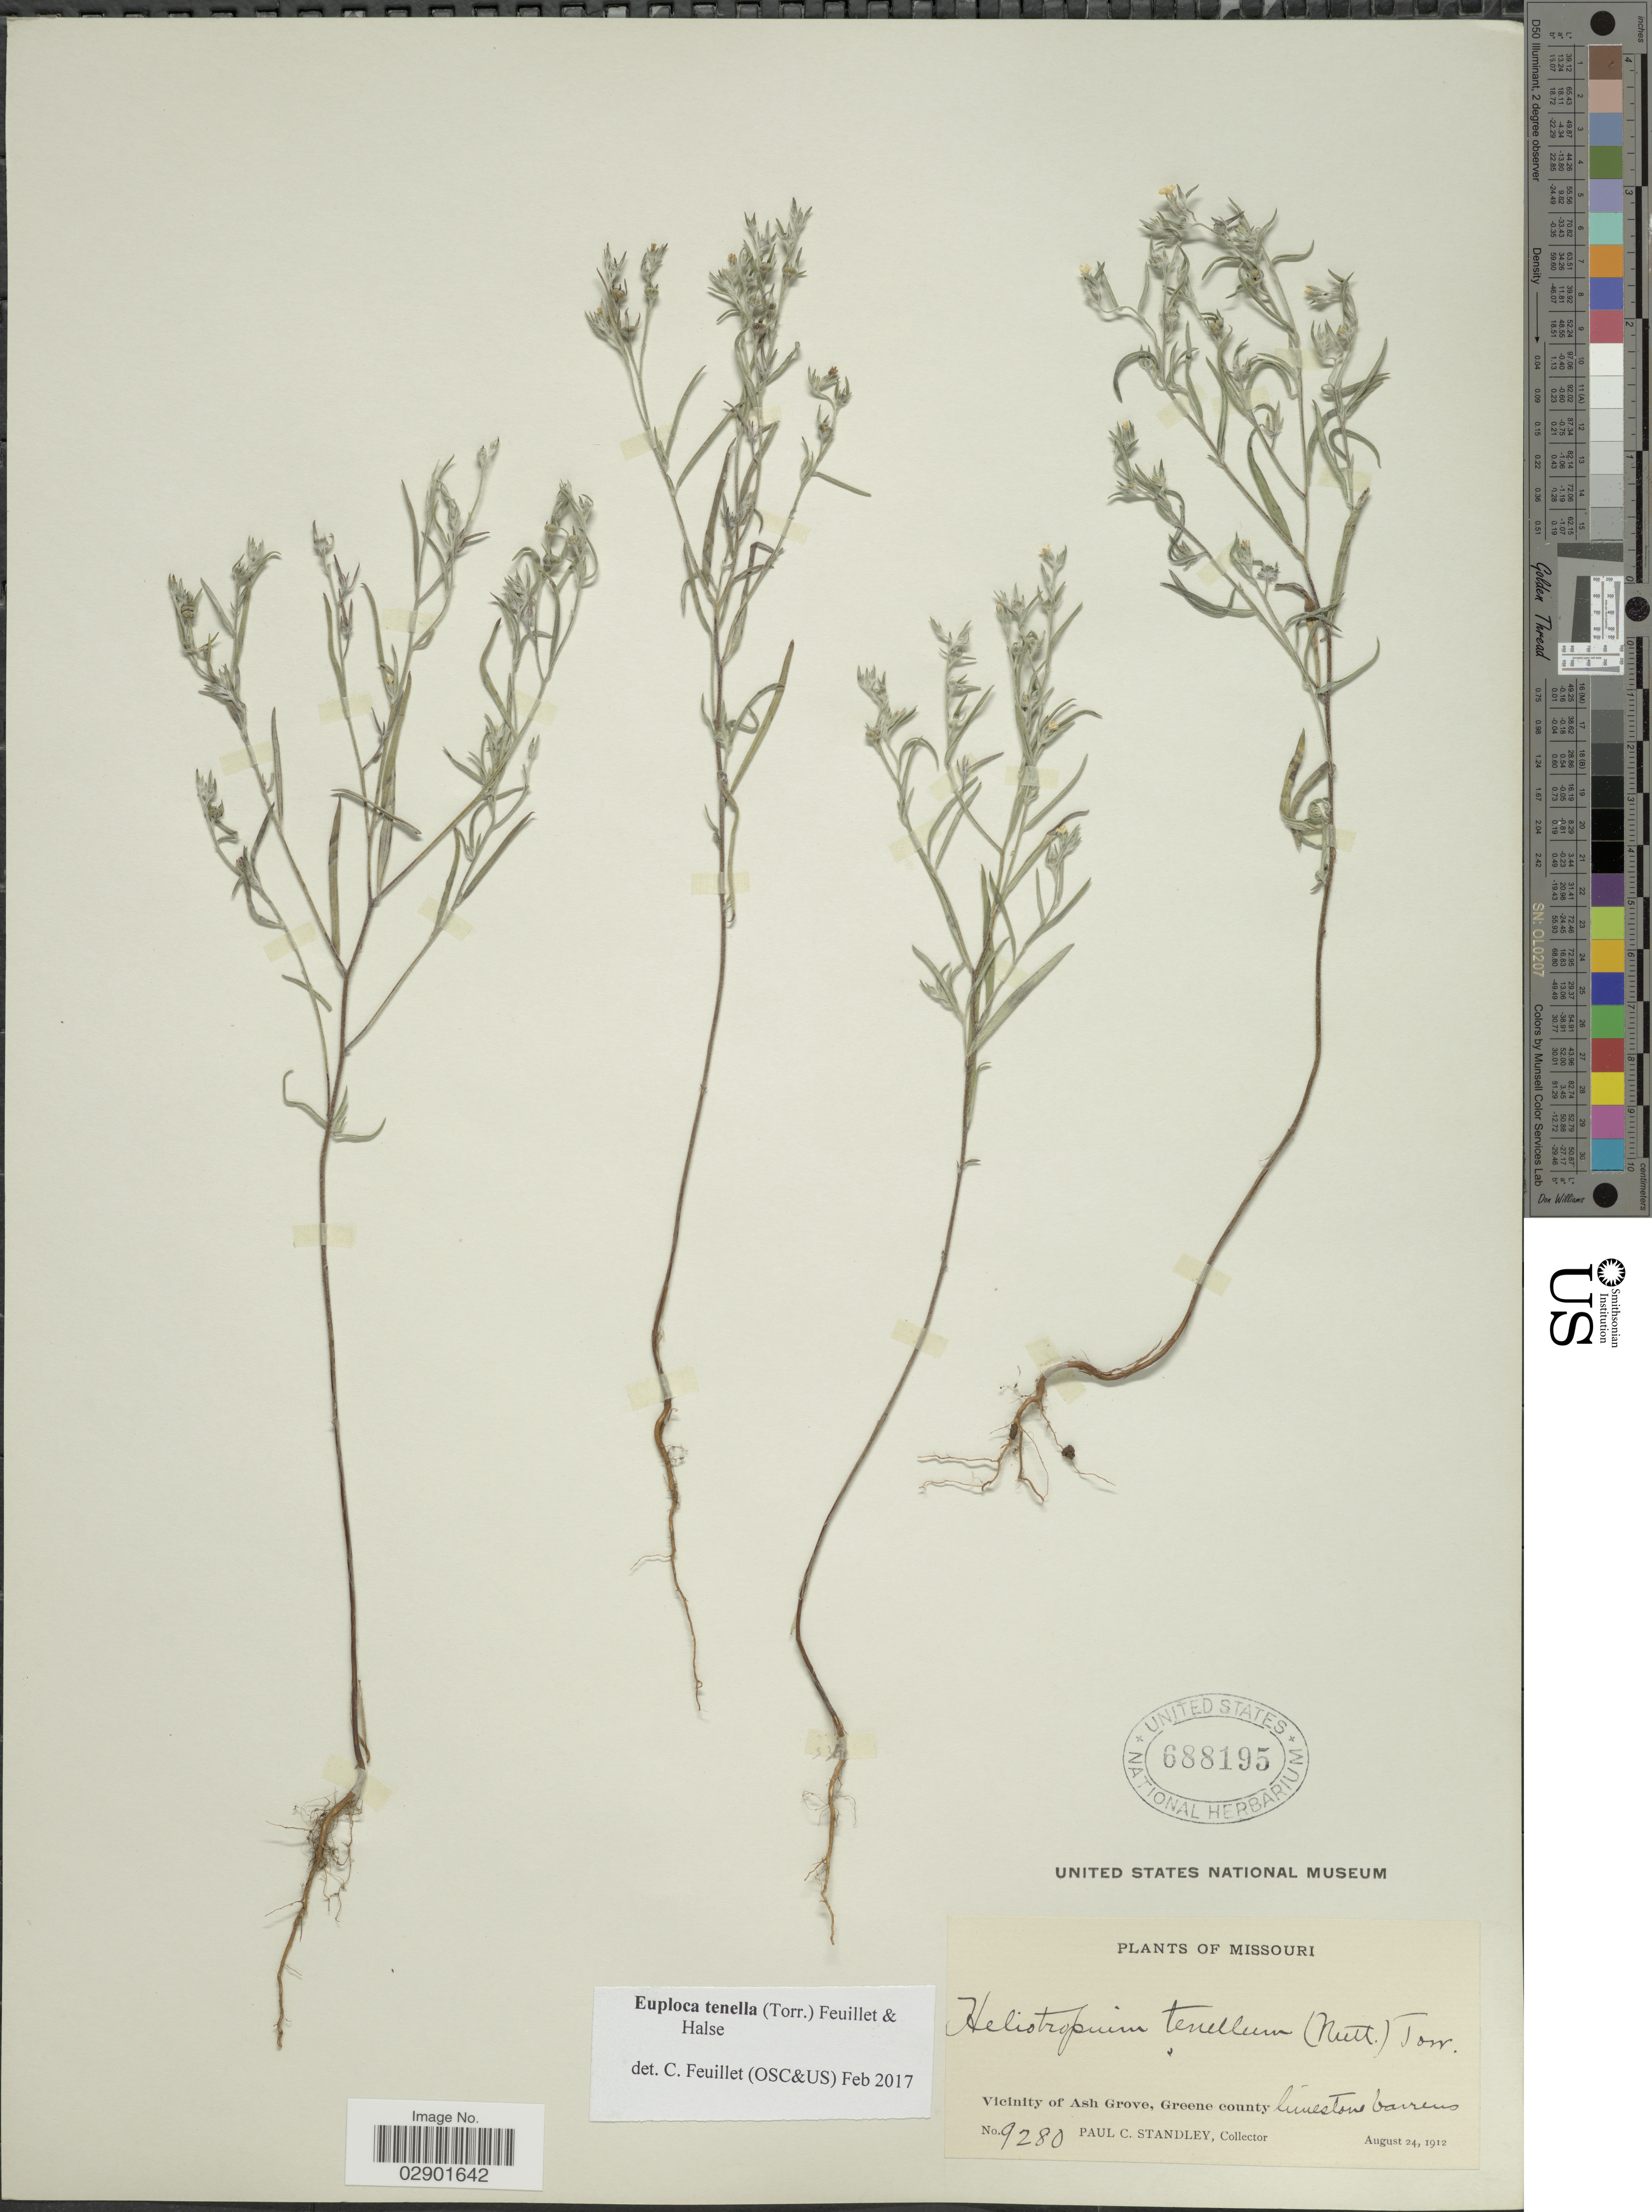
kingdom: Plantae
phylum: Tracheophyta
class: Magnoliopsida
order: Boraginales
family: Heliotropiaceae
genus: Euploca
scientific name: Euploca polyphylla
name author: (Lehm.) J.I.M. Melo & Semir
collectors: P. C. Standley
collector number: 9280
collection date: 1912-08-24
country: United States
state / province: Missouri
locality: Vicinity of Ash Grove, Greene county limestone barrens.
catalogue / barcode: US 688195